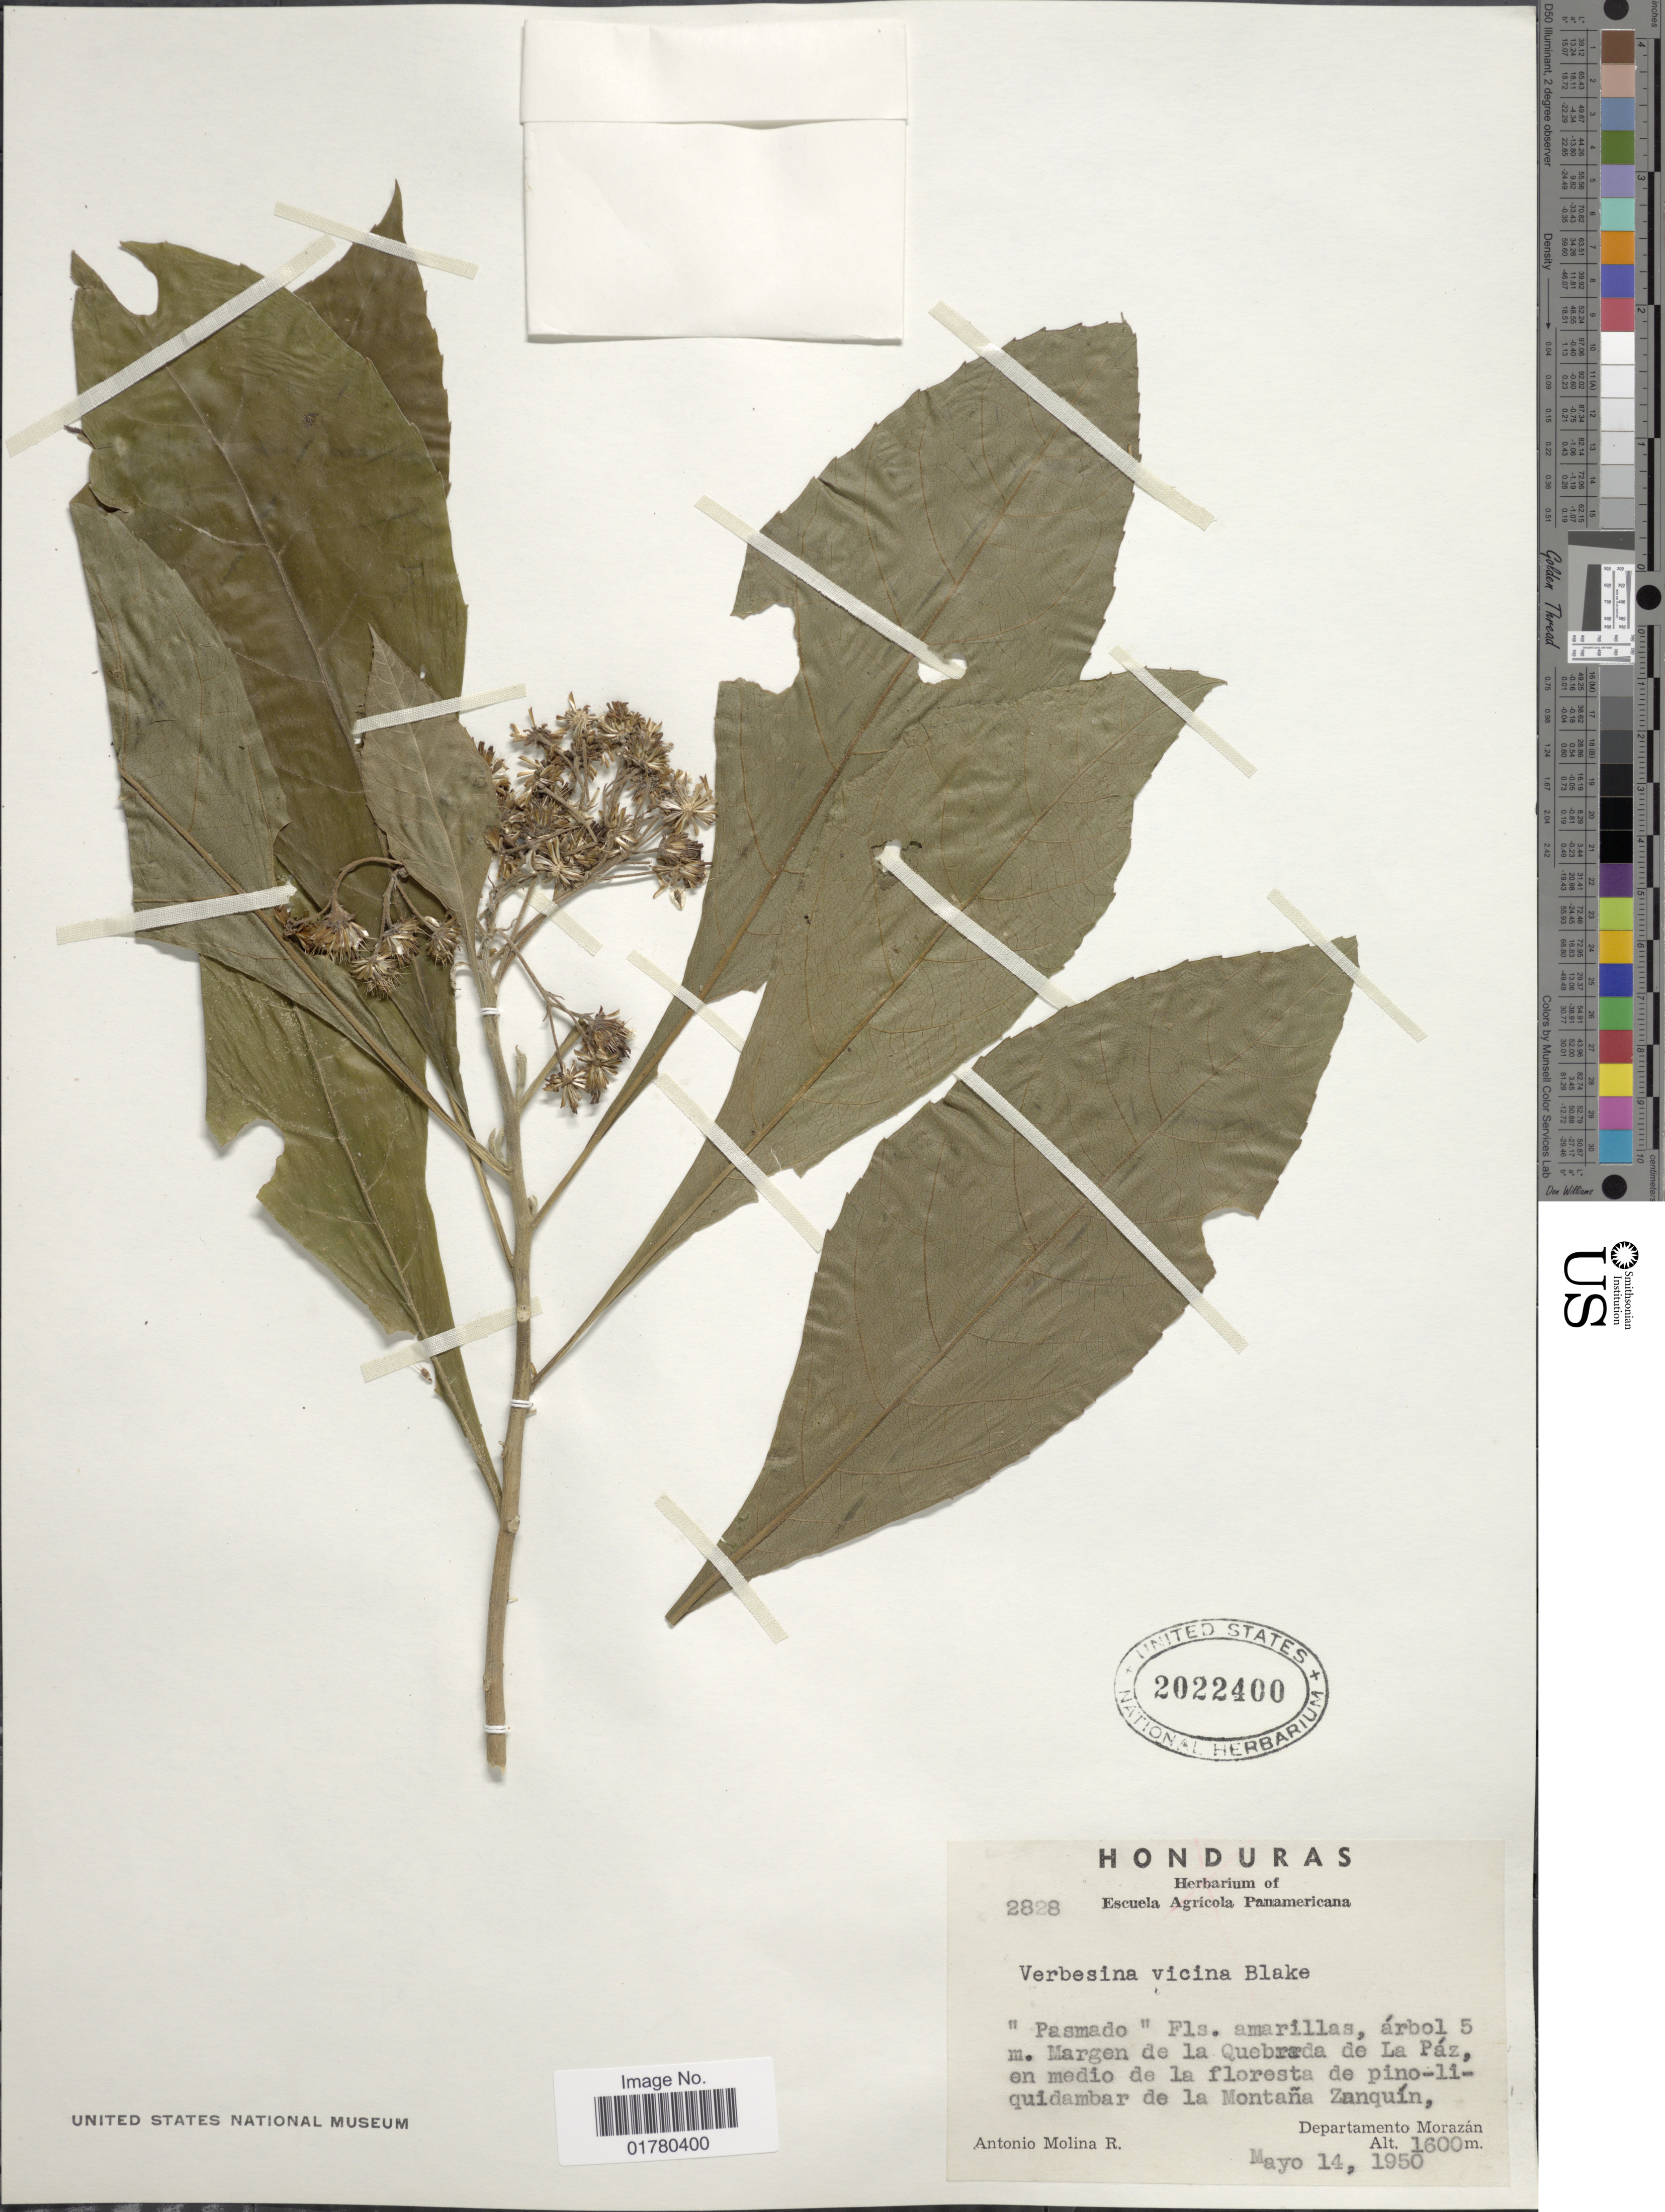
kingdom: Plantae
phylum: Tracheophyta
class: Magnoliopsida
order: Asterales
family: Asteraceae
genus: Verbesina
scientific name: Verbesina vicina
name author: S.F. Blake in Yunck.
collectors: A. Molina R.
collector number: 2828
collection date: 1950-05-14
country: Honduras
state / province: Fco. Morazán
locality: Margen de la Quebrada de La Páz, en medio de la floresta de pino-liquidambar de la Montaña Zanquín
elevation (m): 1600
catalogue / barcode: US 2022400